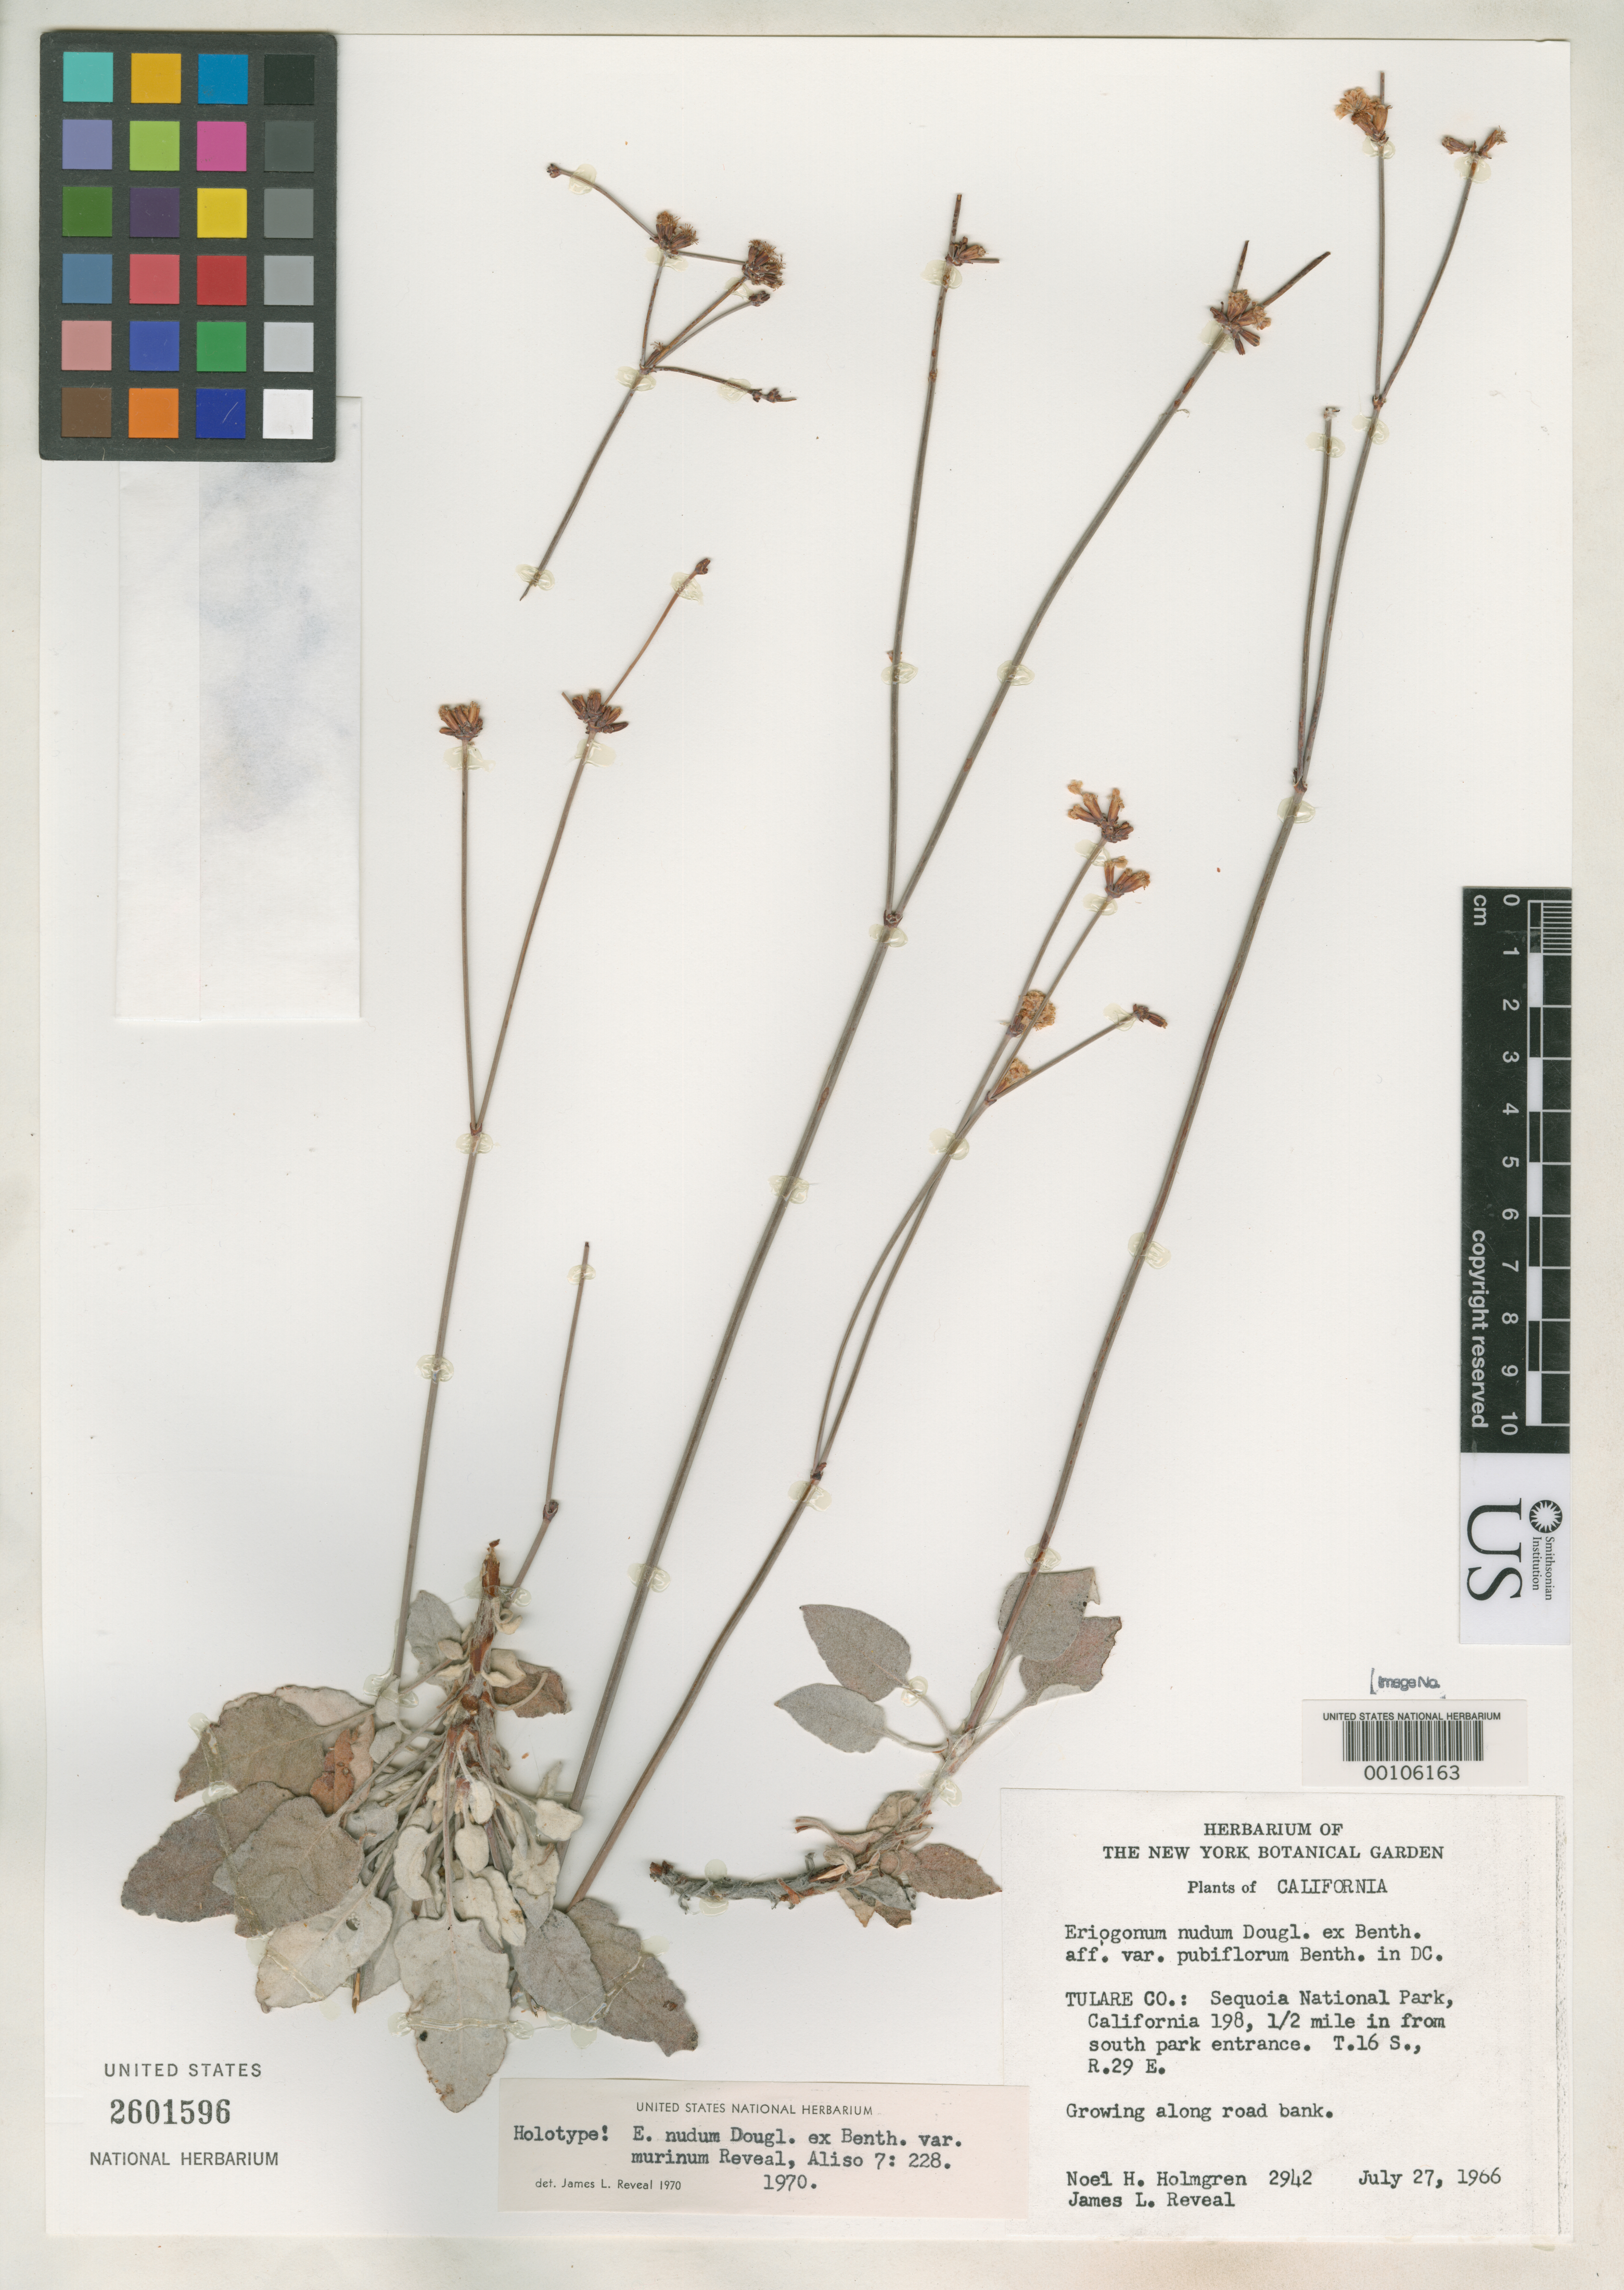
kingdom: Plantae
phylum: Tracheophyta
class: Magnoliopsida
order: Caryophyllales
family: Polygonaceae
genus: Eriogonum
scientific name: Eriogonum nudum var. murinum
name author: Reveal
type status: Holotype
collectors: A. H. Holmgren & J. L. Reveal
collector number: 2942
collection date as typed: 27 Jul 1966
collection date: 1966-07-27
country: United States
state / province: California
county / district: Tulare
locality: Sequoia National Park.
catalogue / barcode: US 2601596